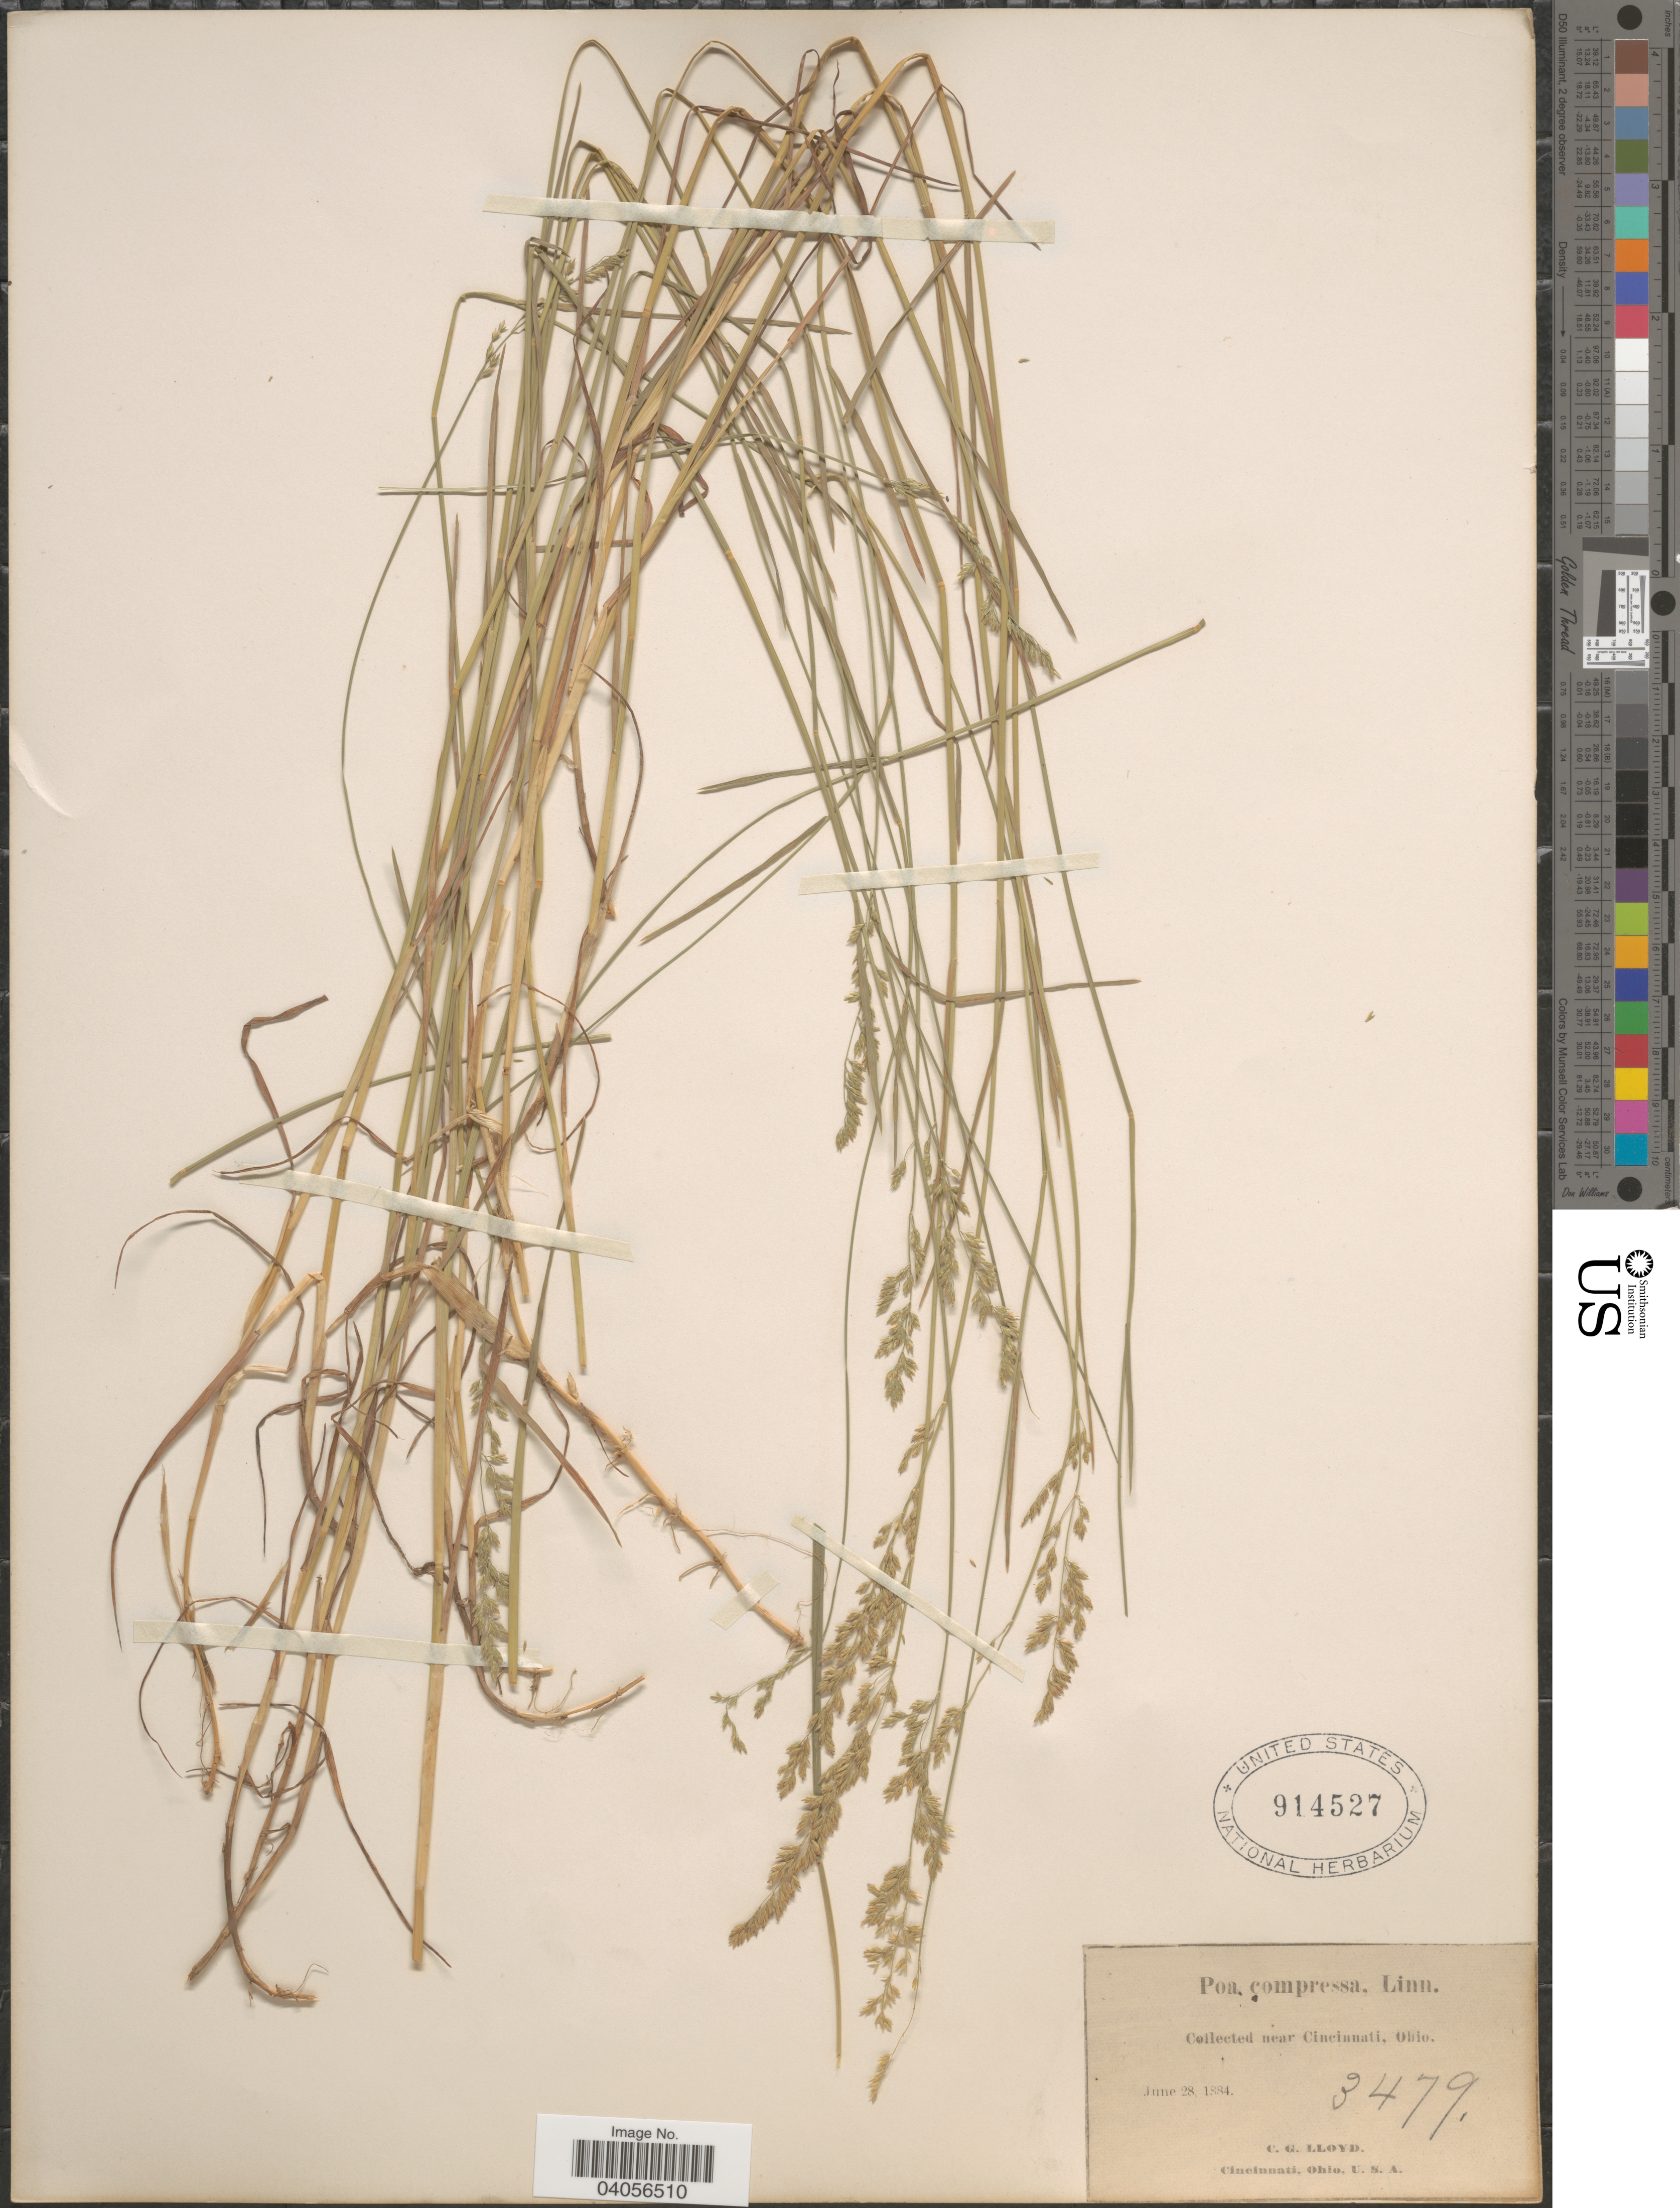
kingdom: Plantae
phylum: Tracheophyta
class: Liliopsida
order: Poales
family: Poaceae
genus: Poa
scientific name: Poa compressa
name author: L.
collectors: C. G. Lloyd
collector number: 3479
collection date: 1884-06-28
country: United States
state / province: Ohio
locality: Near Cincinnati.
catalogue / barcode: US 914527